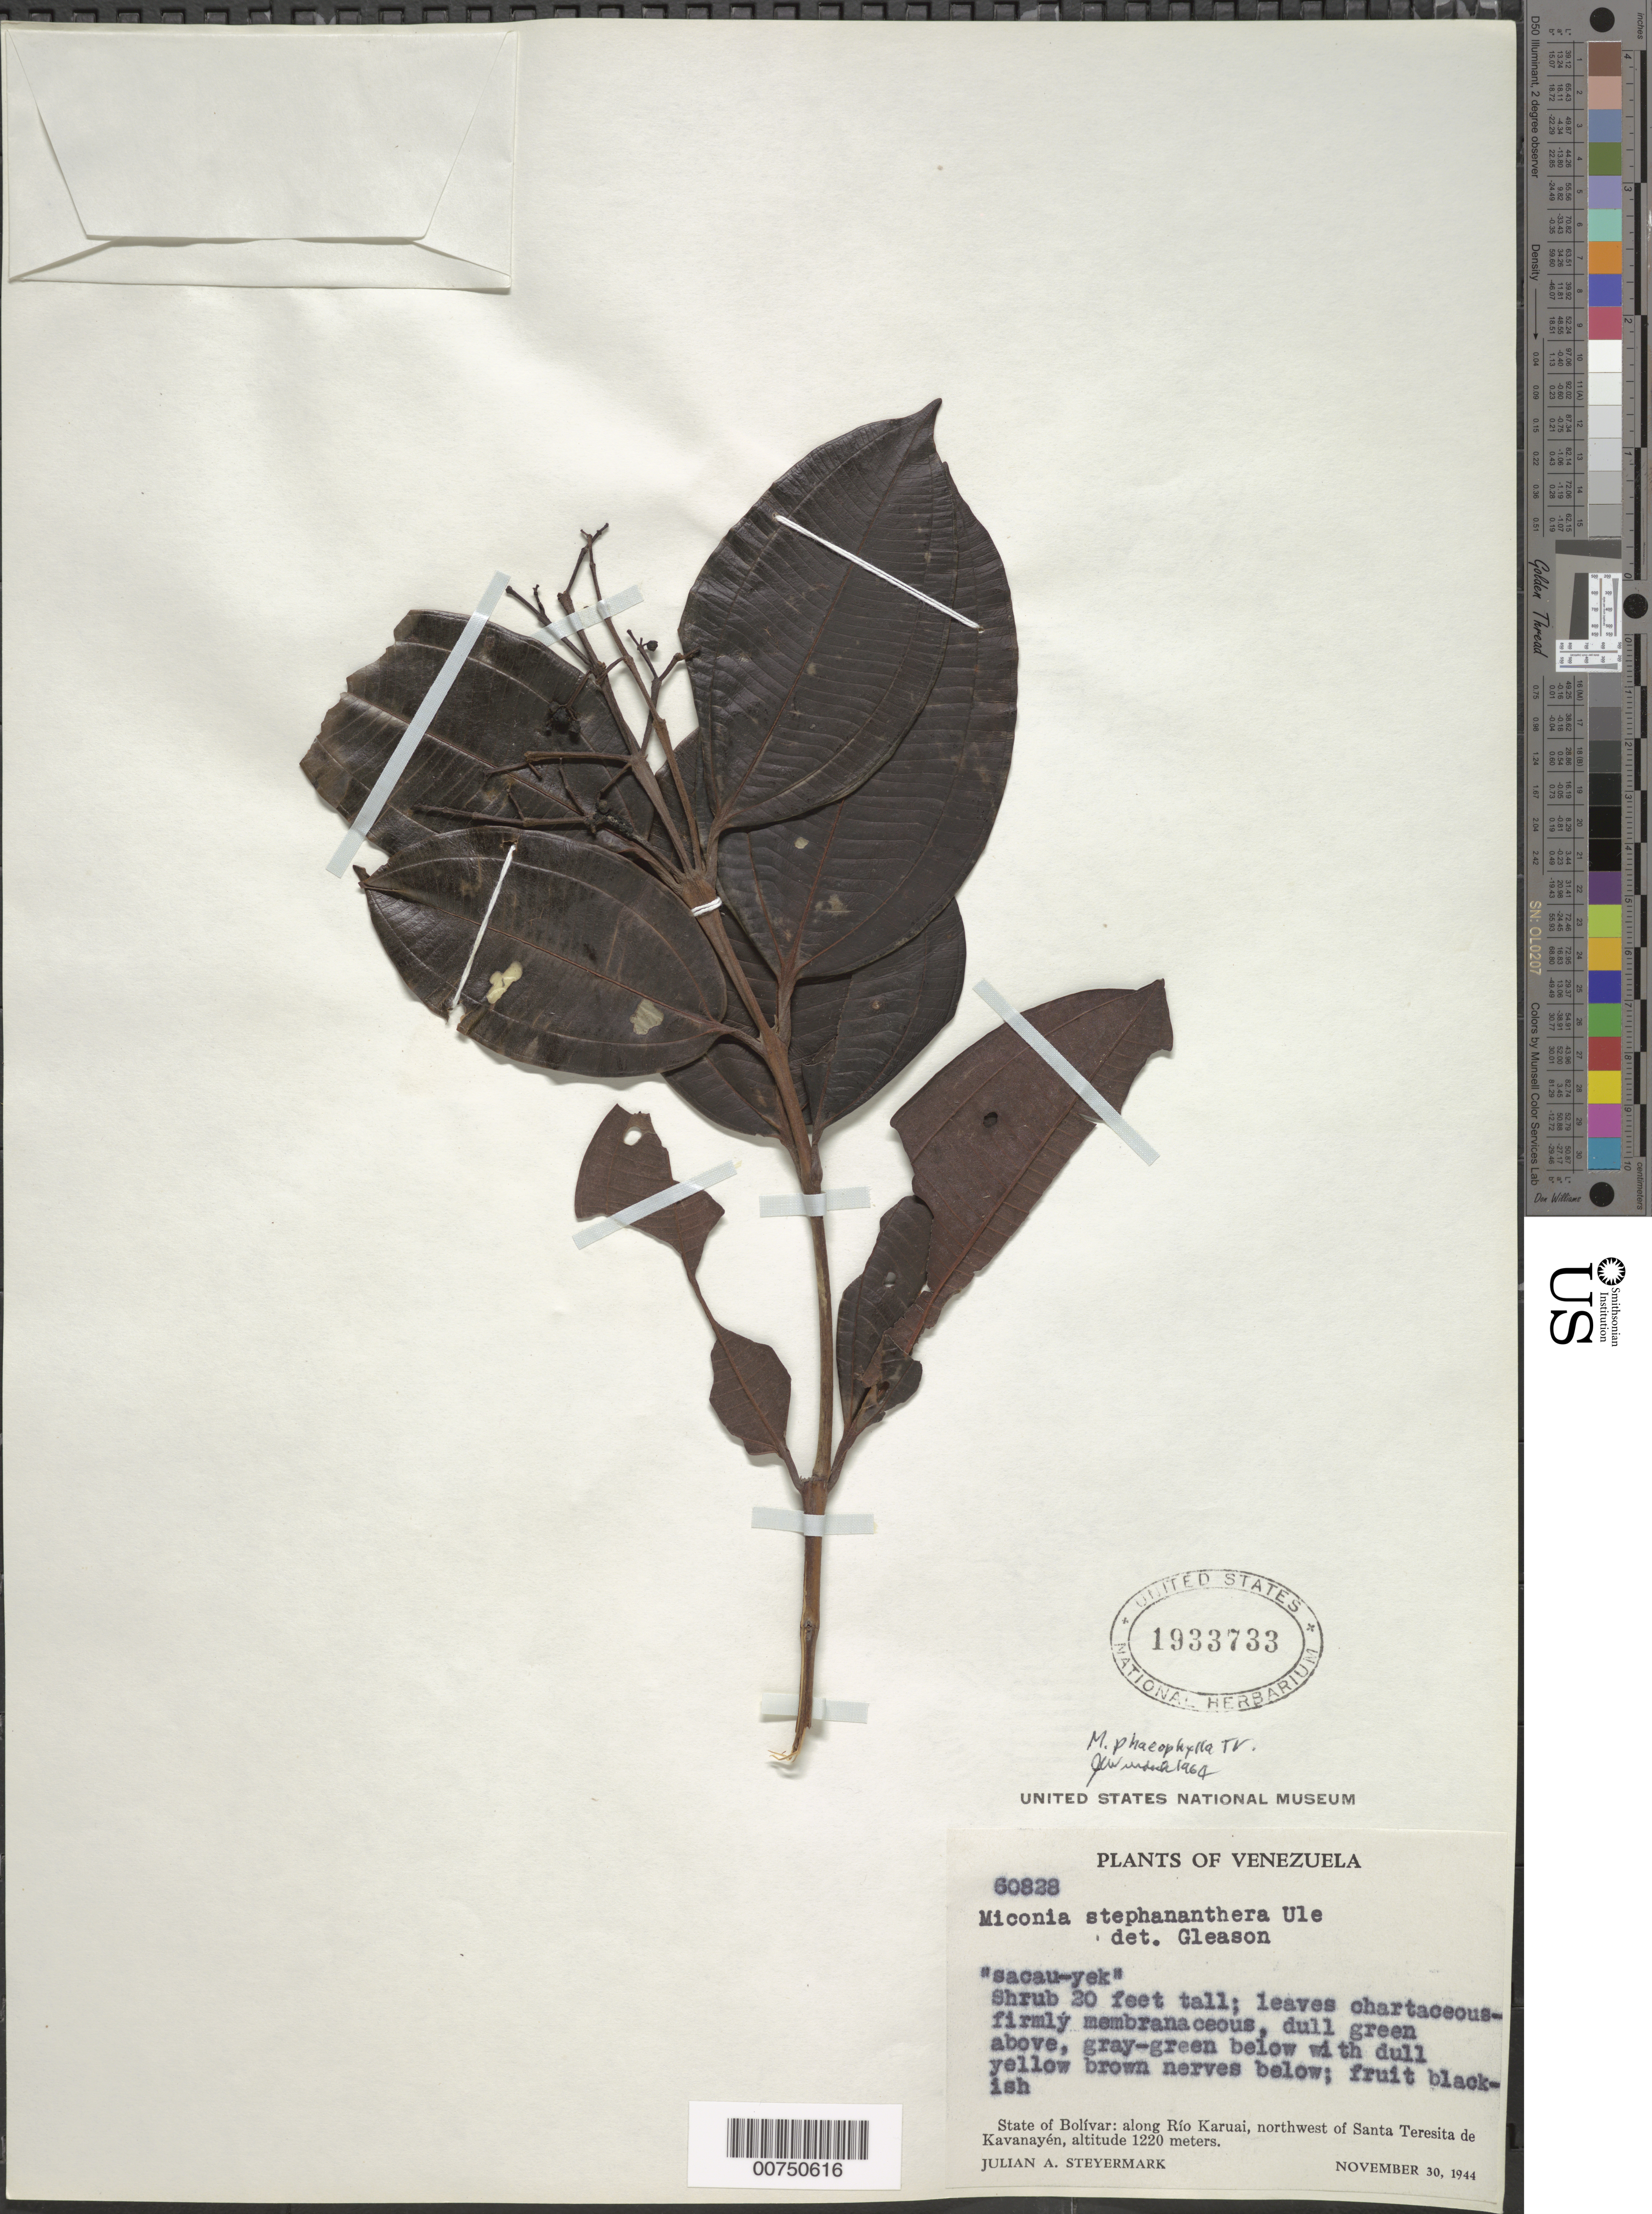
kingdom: Plantae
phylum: Tracheophyta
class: Magnoliopsida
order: Myrtales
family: Melastomataceae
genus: Miconia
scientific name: Miconia phaeophylla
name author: Triana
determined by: Wurdack, John J., (US), US (UNITED STATES)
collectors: J. Steyermark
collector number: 60828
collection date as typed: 30-Nov-44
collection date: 1944-11-30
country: Venezuela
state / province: Bolívar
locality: Río Karuai, NW of Santa Teresita de Kavanayén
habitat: Along river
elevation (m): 1220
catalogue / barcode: US 1933733